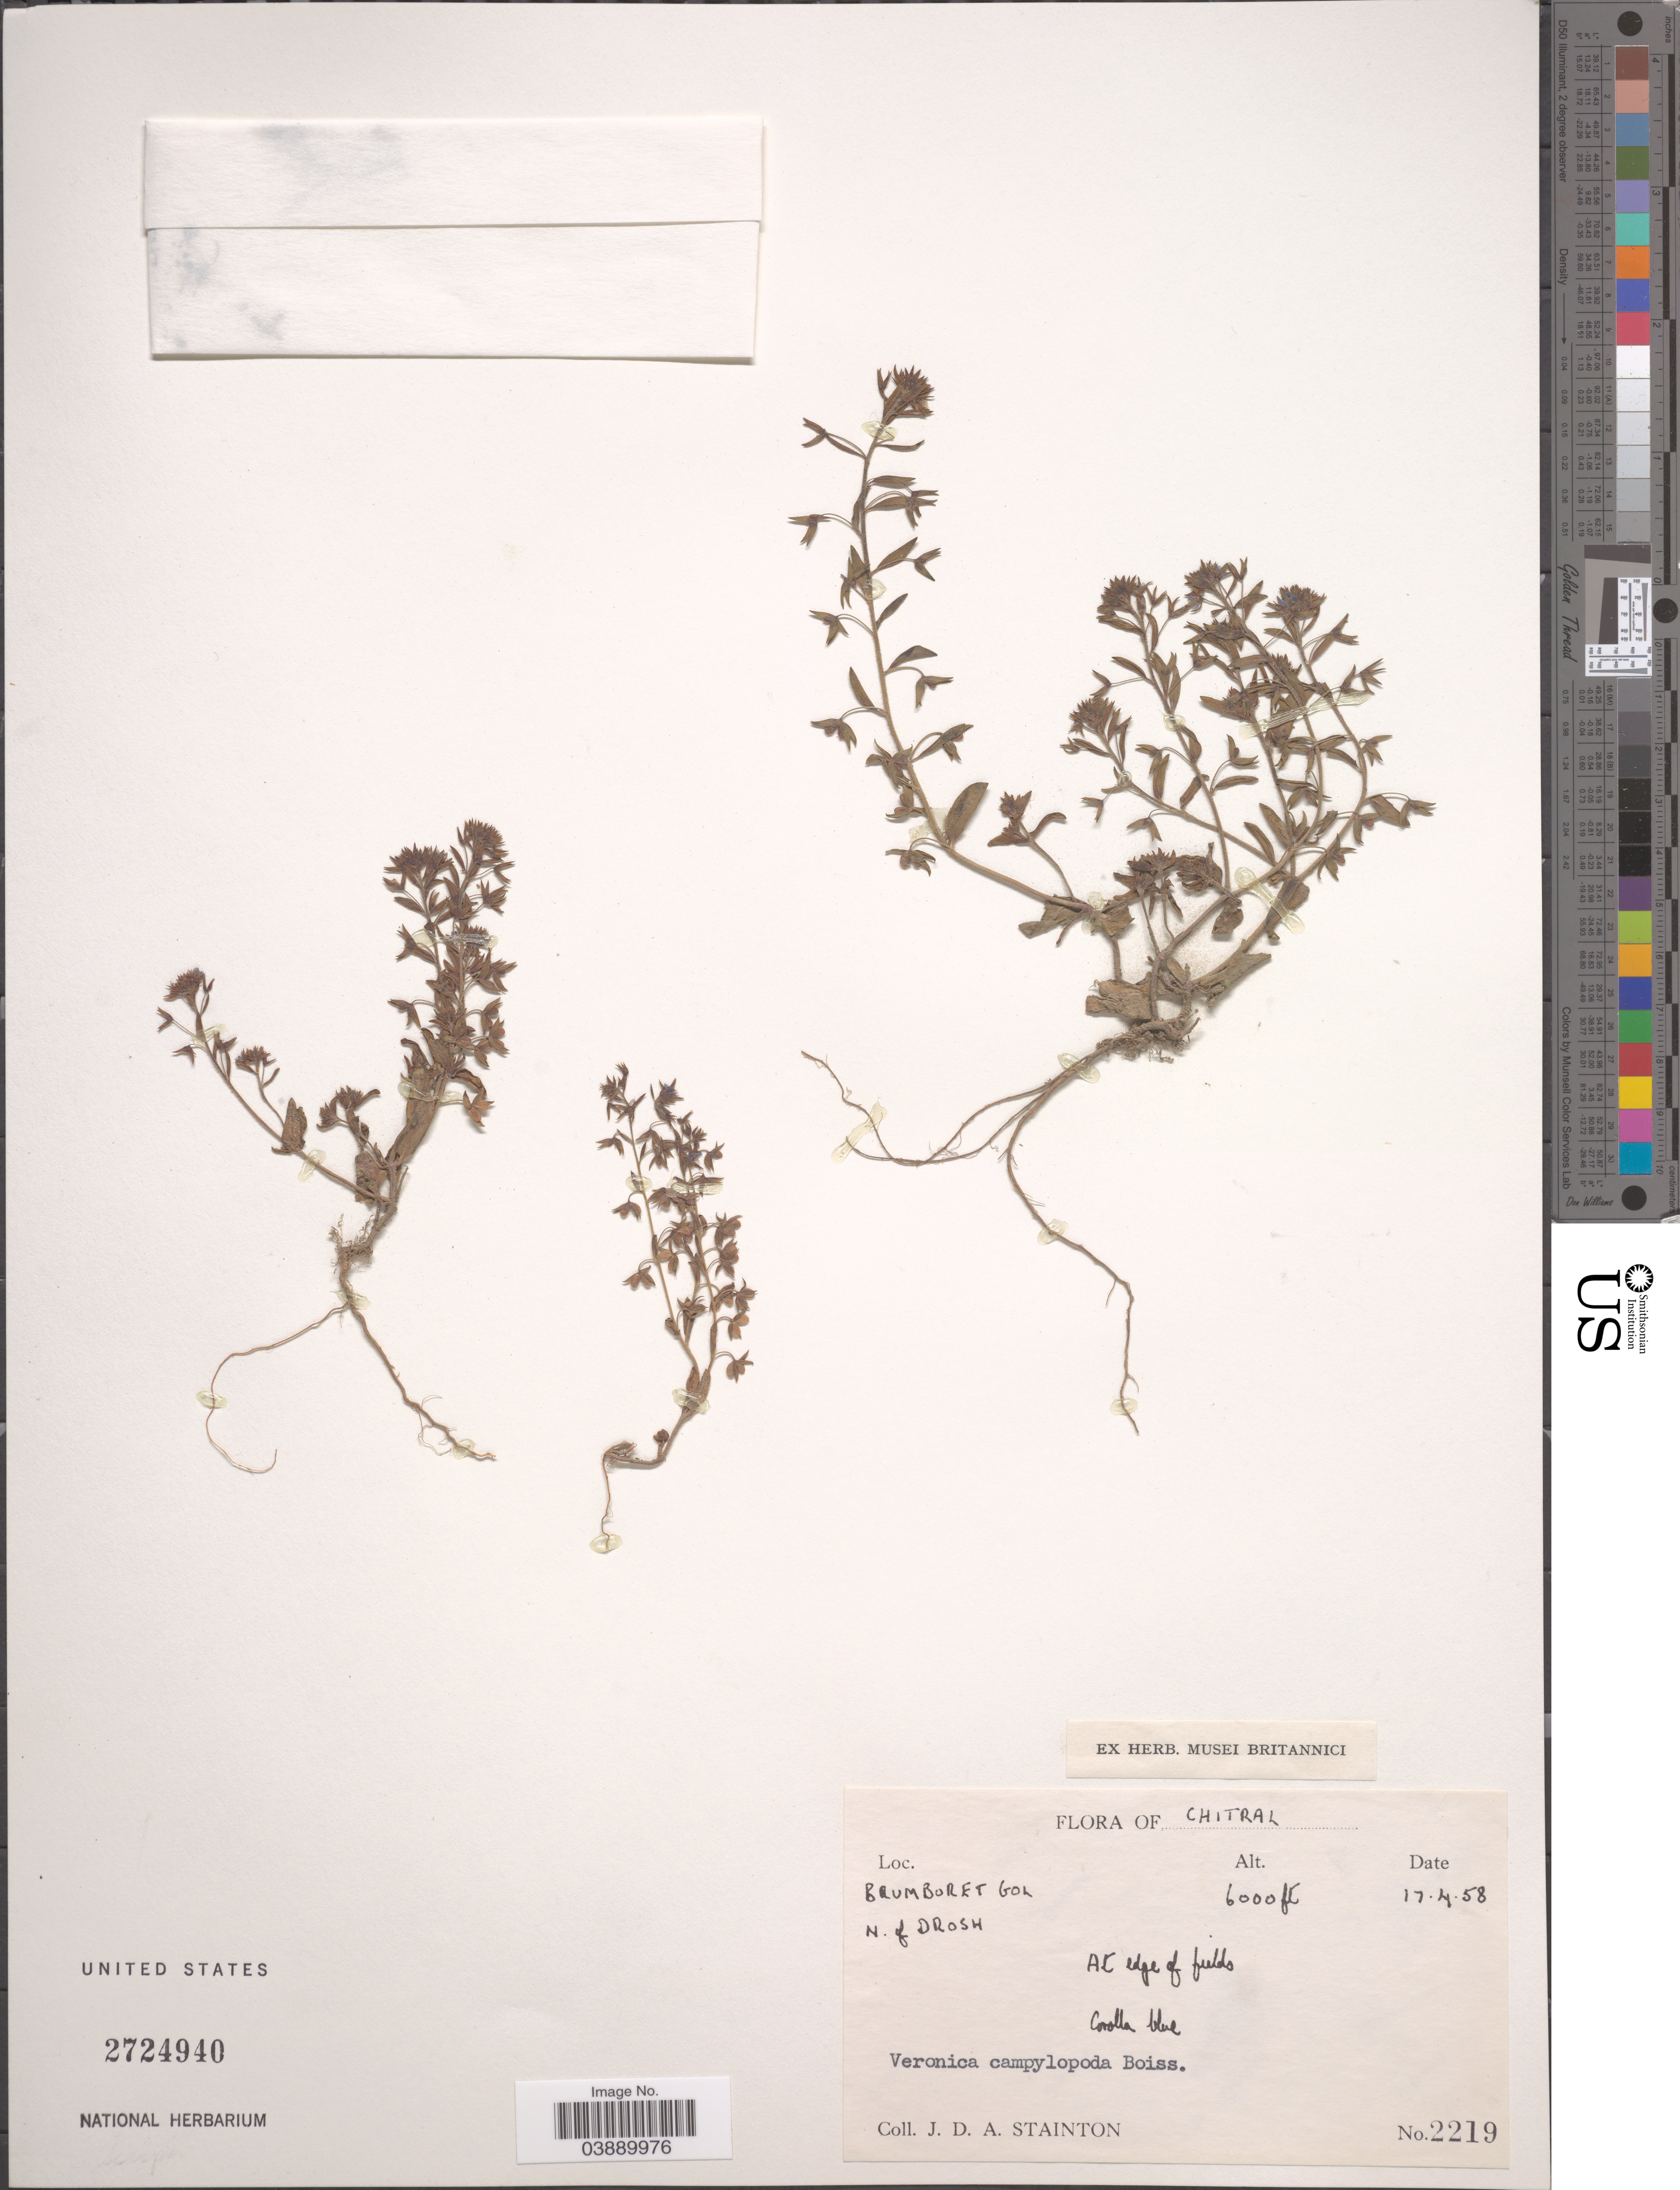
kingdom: Plantae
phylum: Tracheophyta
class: Magnoliopsida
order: Lamiales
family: Plantaginaceae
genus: Veronica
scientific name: Veronica campylopoda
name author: Boiss.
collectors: J. Stainton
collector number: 2219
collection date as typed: Transcribed d/m/y: 17/4/58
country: Pakistan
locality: Chitral. Brumboret Gol N. of Drosh.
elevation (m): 1829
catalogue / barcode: US 2724940